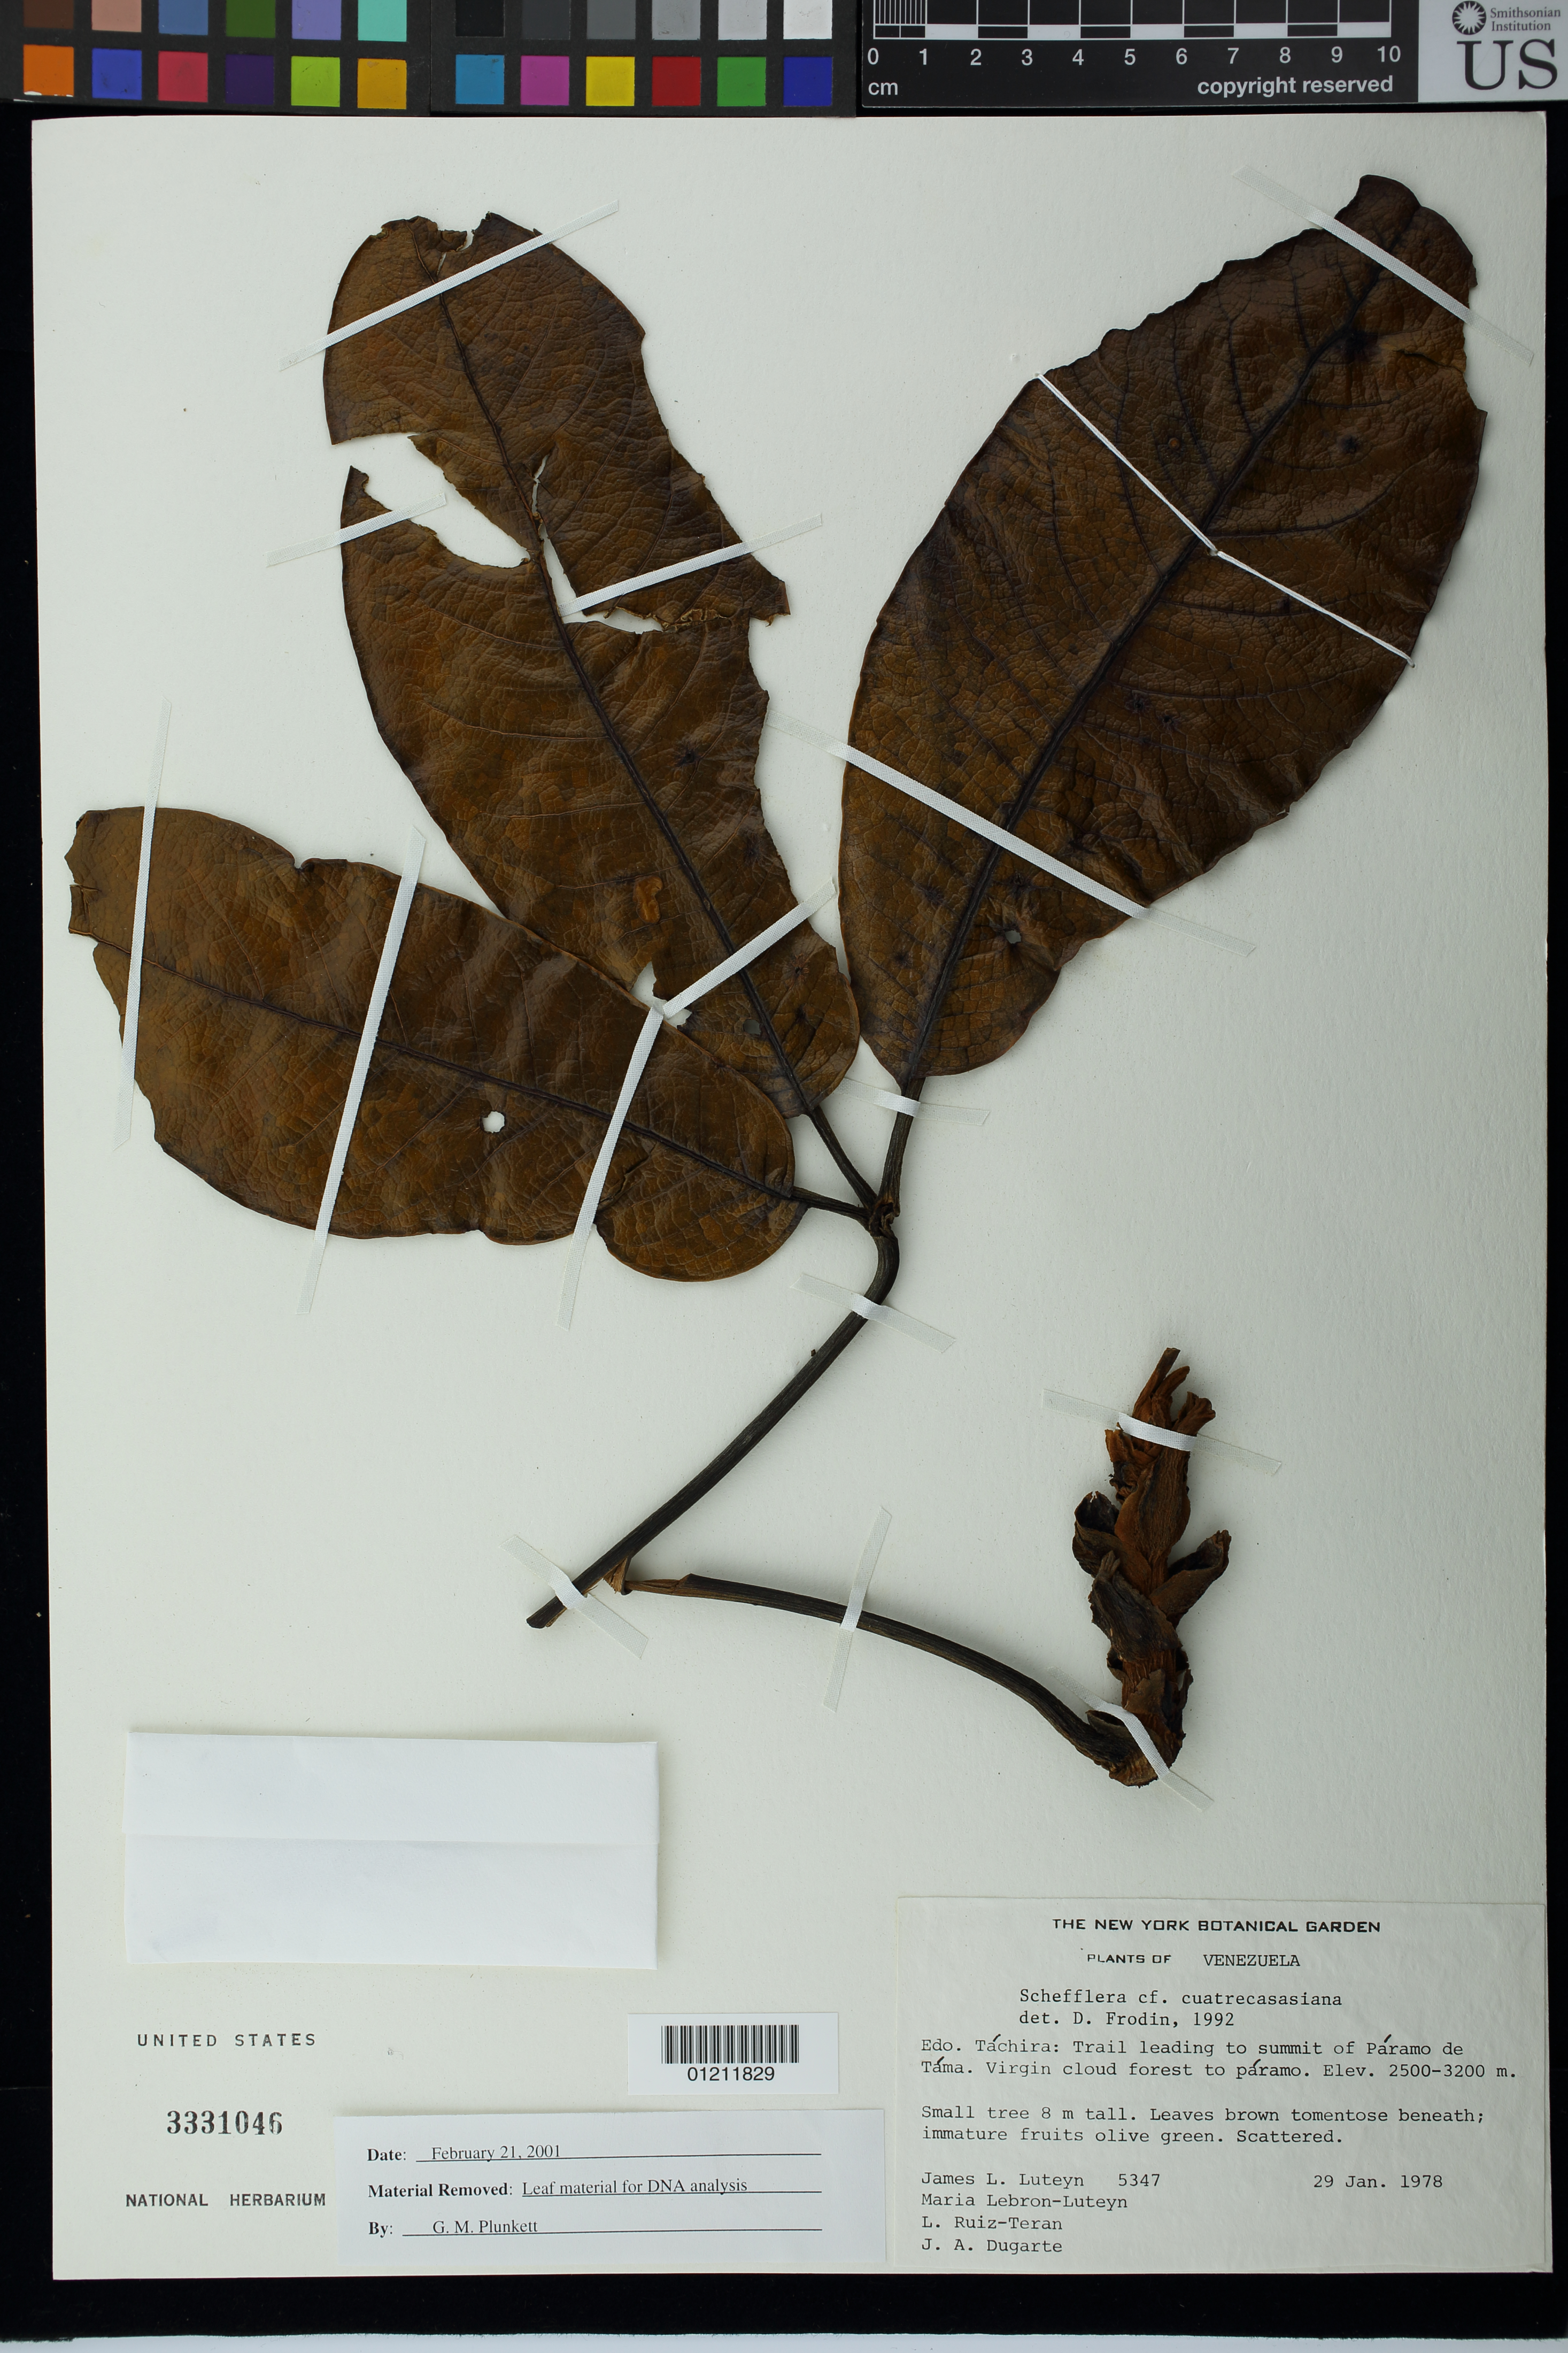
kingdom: Plantae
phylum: Tracheophyta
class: Magnoliopsida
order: Apiales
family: Araliaceae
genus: Schefflera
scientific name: Schefflera cuatrecasasiana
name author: Steyerm.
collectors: J. L. Luteyn, M. L. Lebrón-Luteyn, L. E. Ruíz-Terán & J. Dugarte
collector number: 5347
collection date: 1978-01-29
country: Venezuela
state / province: Táchira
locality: Trail leading to summit of Páramo de Táma. Virgin cloud forest to páramo.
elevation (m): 2500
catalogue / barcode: US 3331046